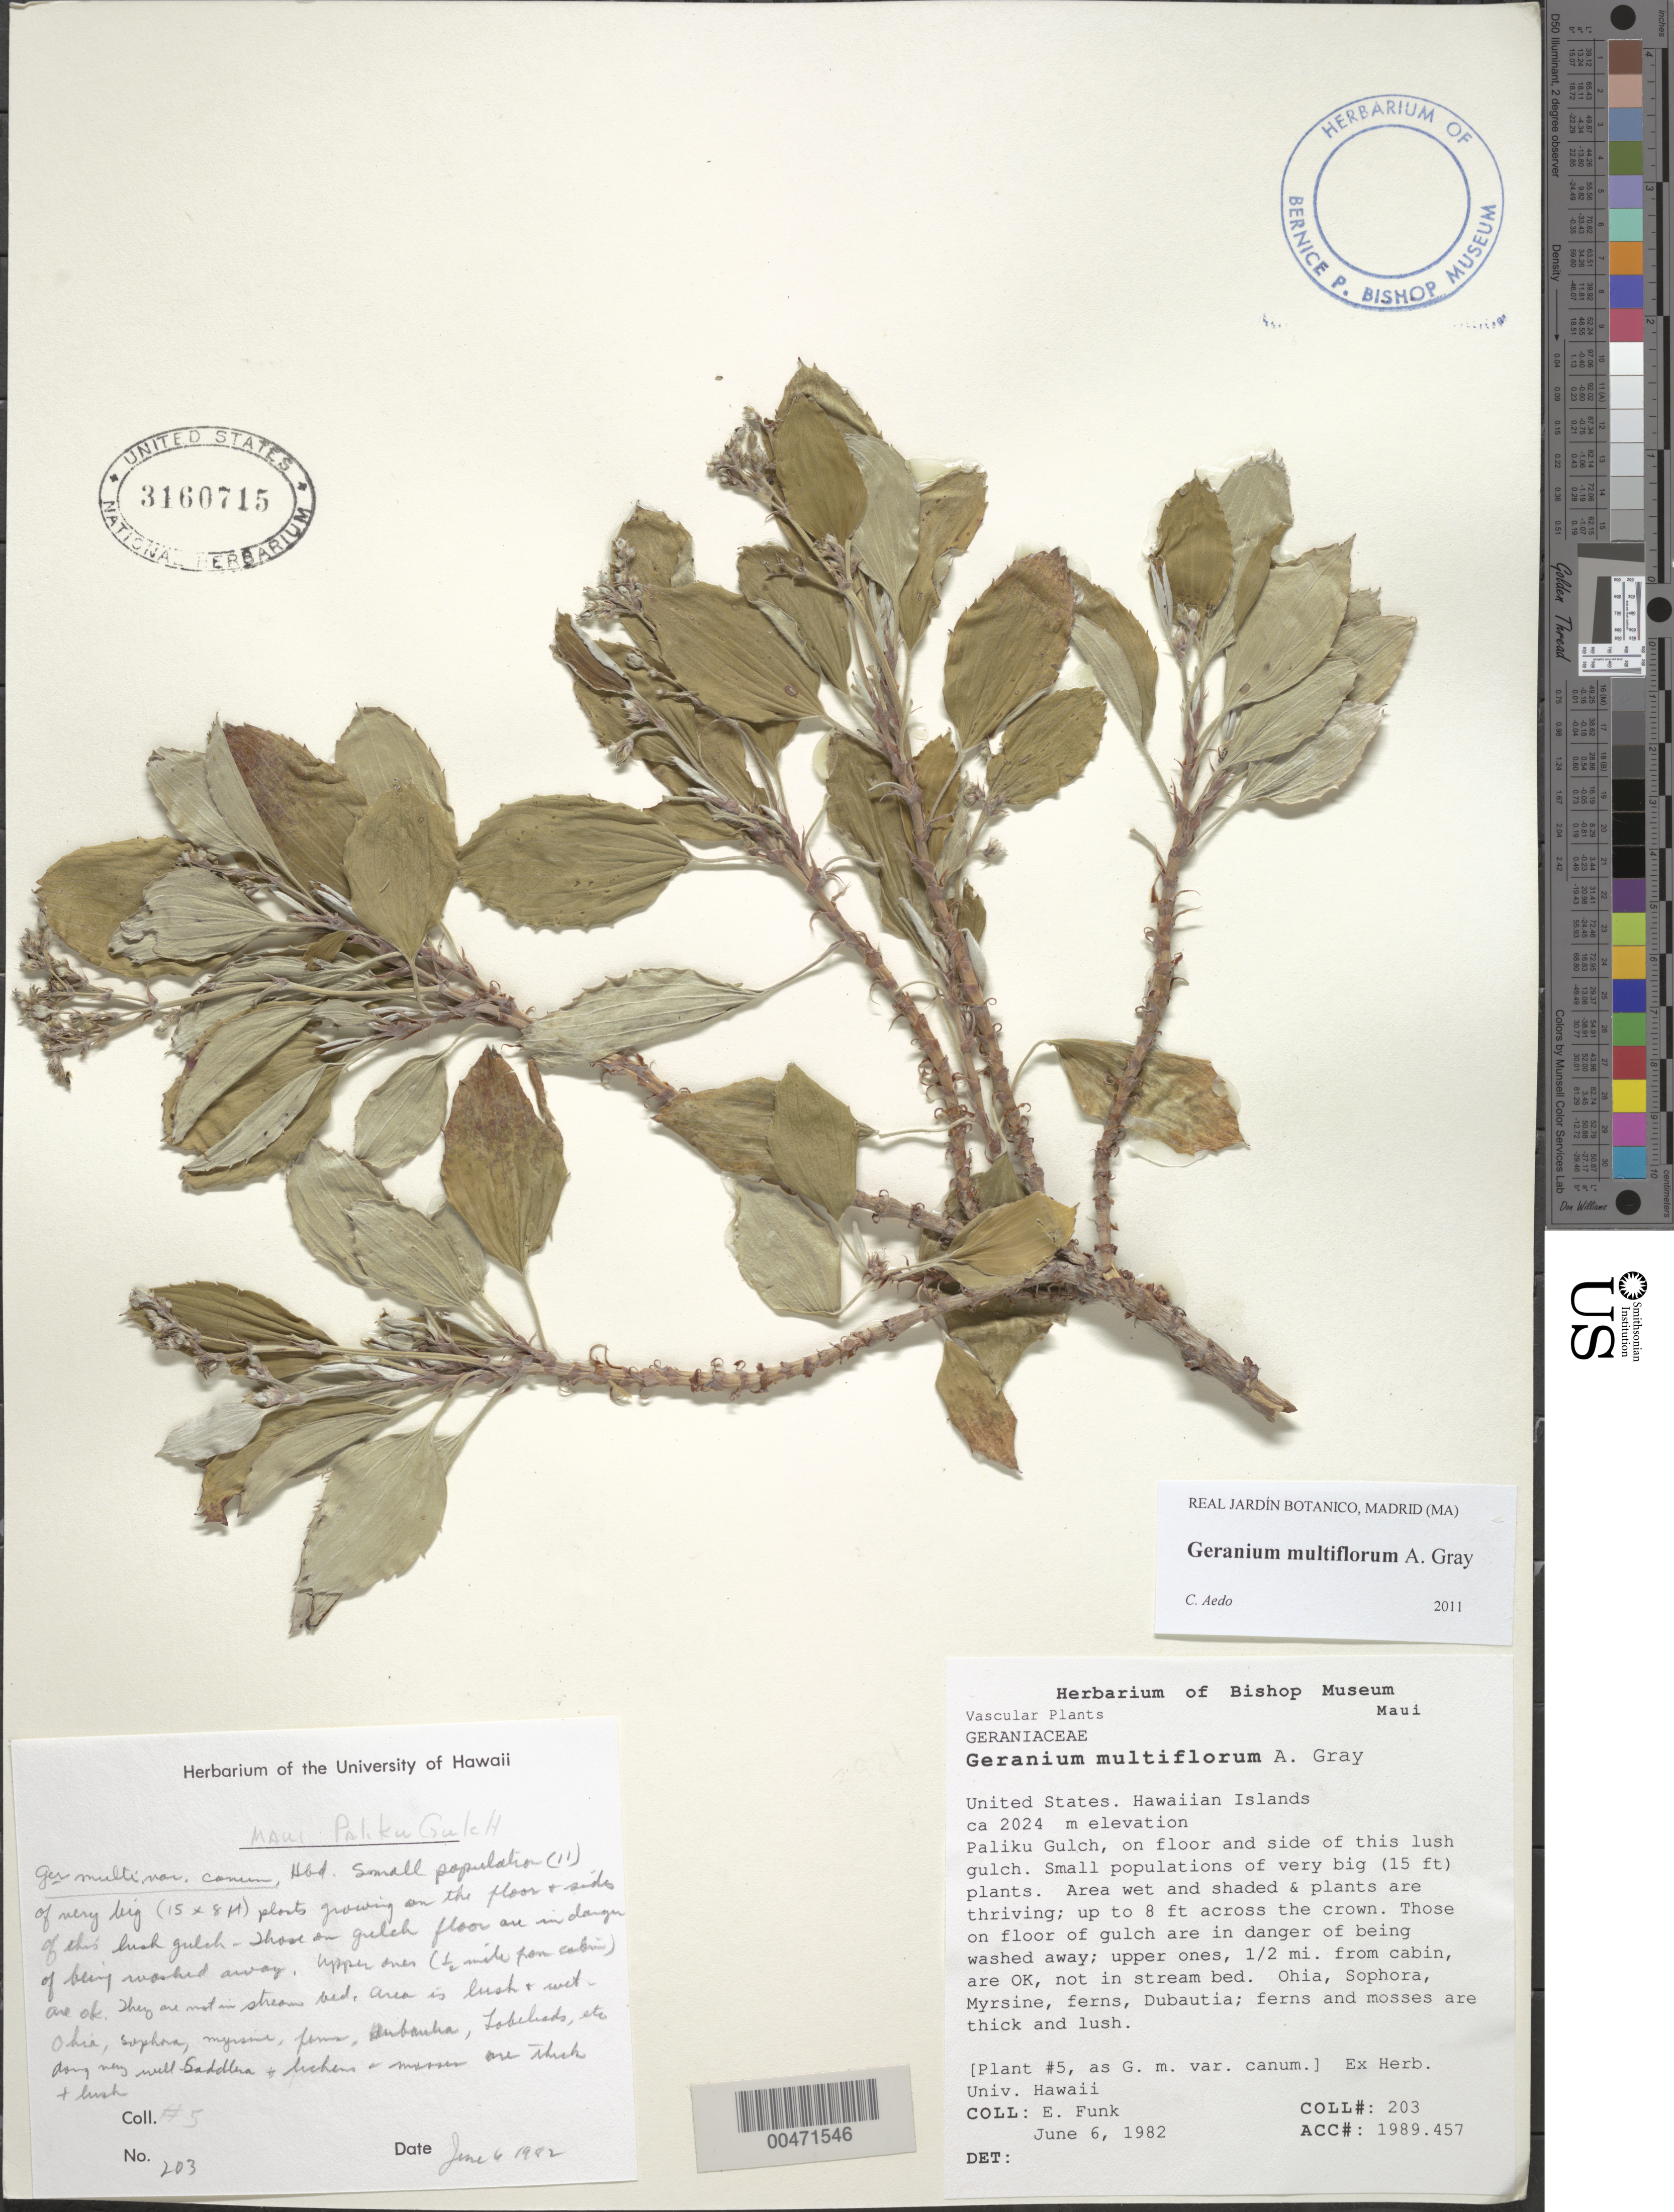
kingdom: Plantae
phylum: Tracheophyta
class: Magnoliopsida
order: Geraniales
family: Geraniaceae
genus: Geranium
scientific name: Geranium multiflorum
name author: A. Gray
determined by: Aedo, C.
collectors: E. Funk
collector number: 5/203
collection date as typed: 6 Jun 1982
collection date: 1982-06-06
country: United States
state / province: Hawaii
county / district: Maui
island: Maui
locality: Paliku Gulch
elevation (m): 2024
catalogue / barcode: US 3160715